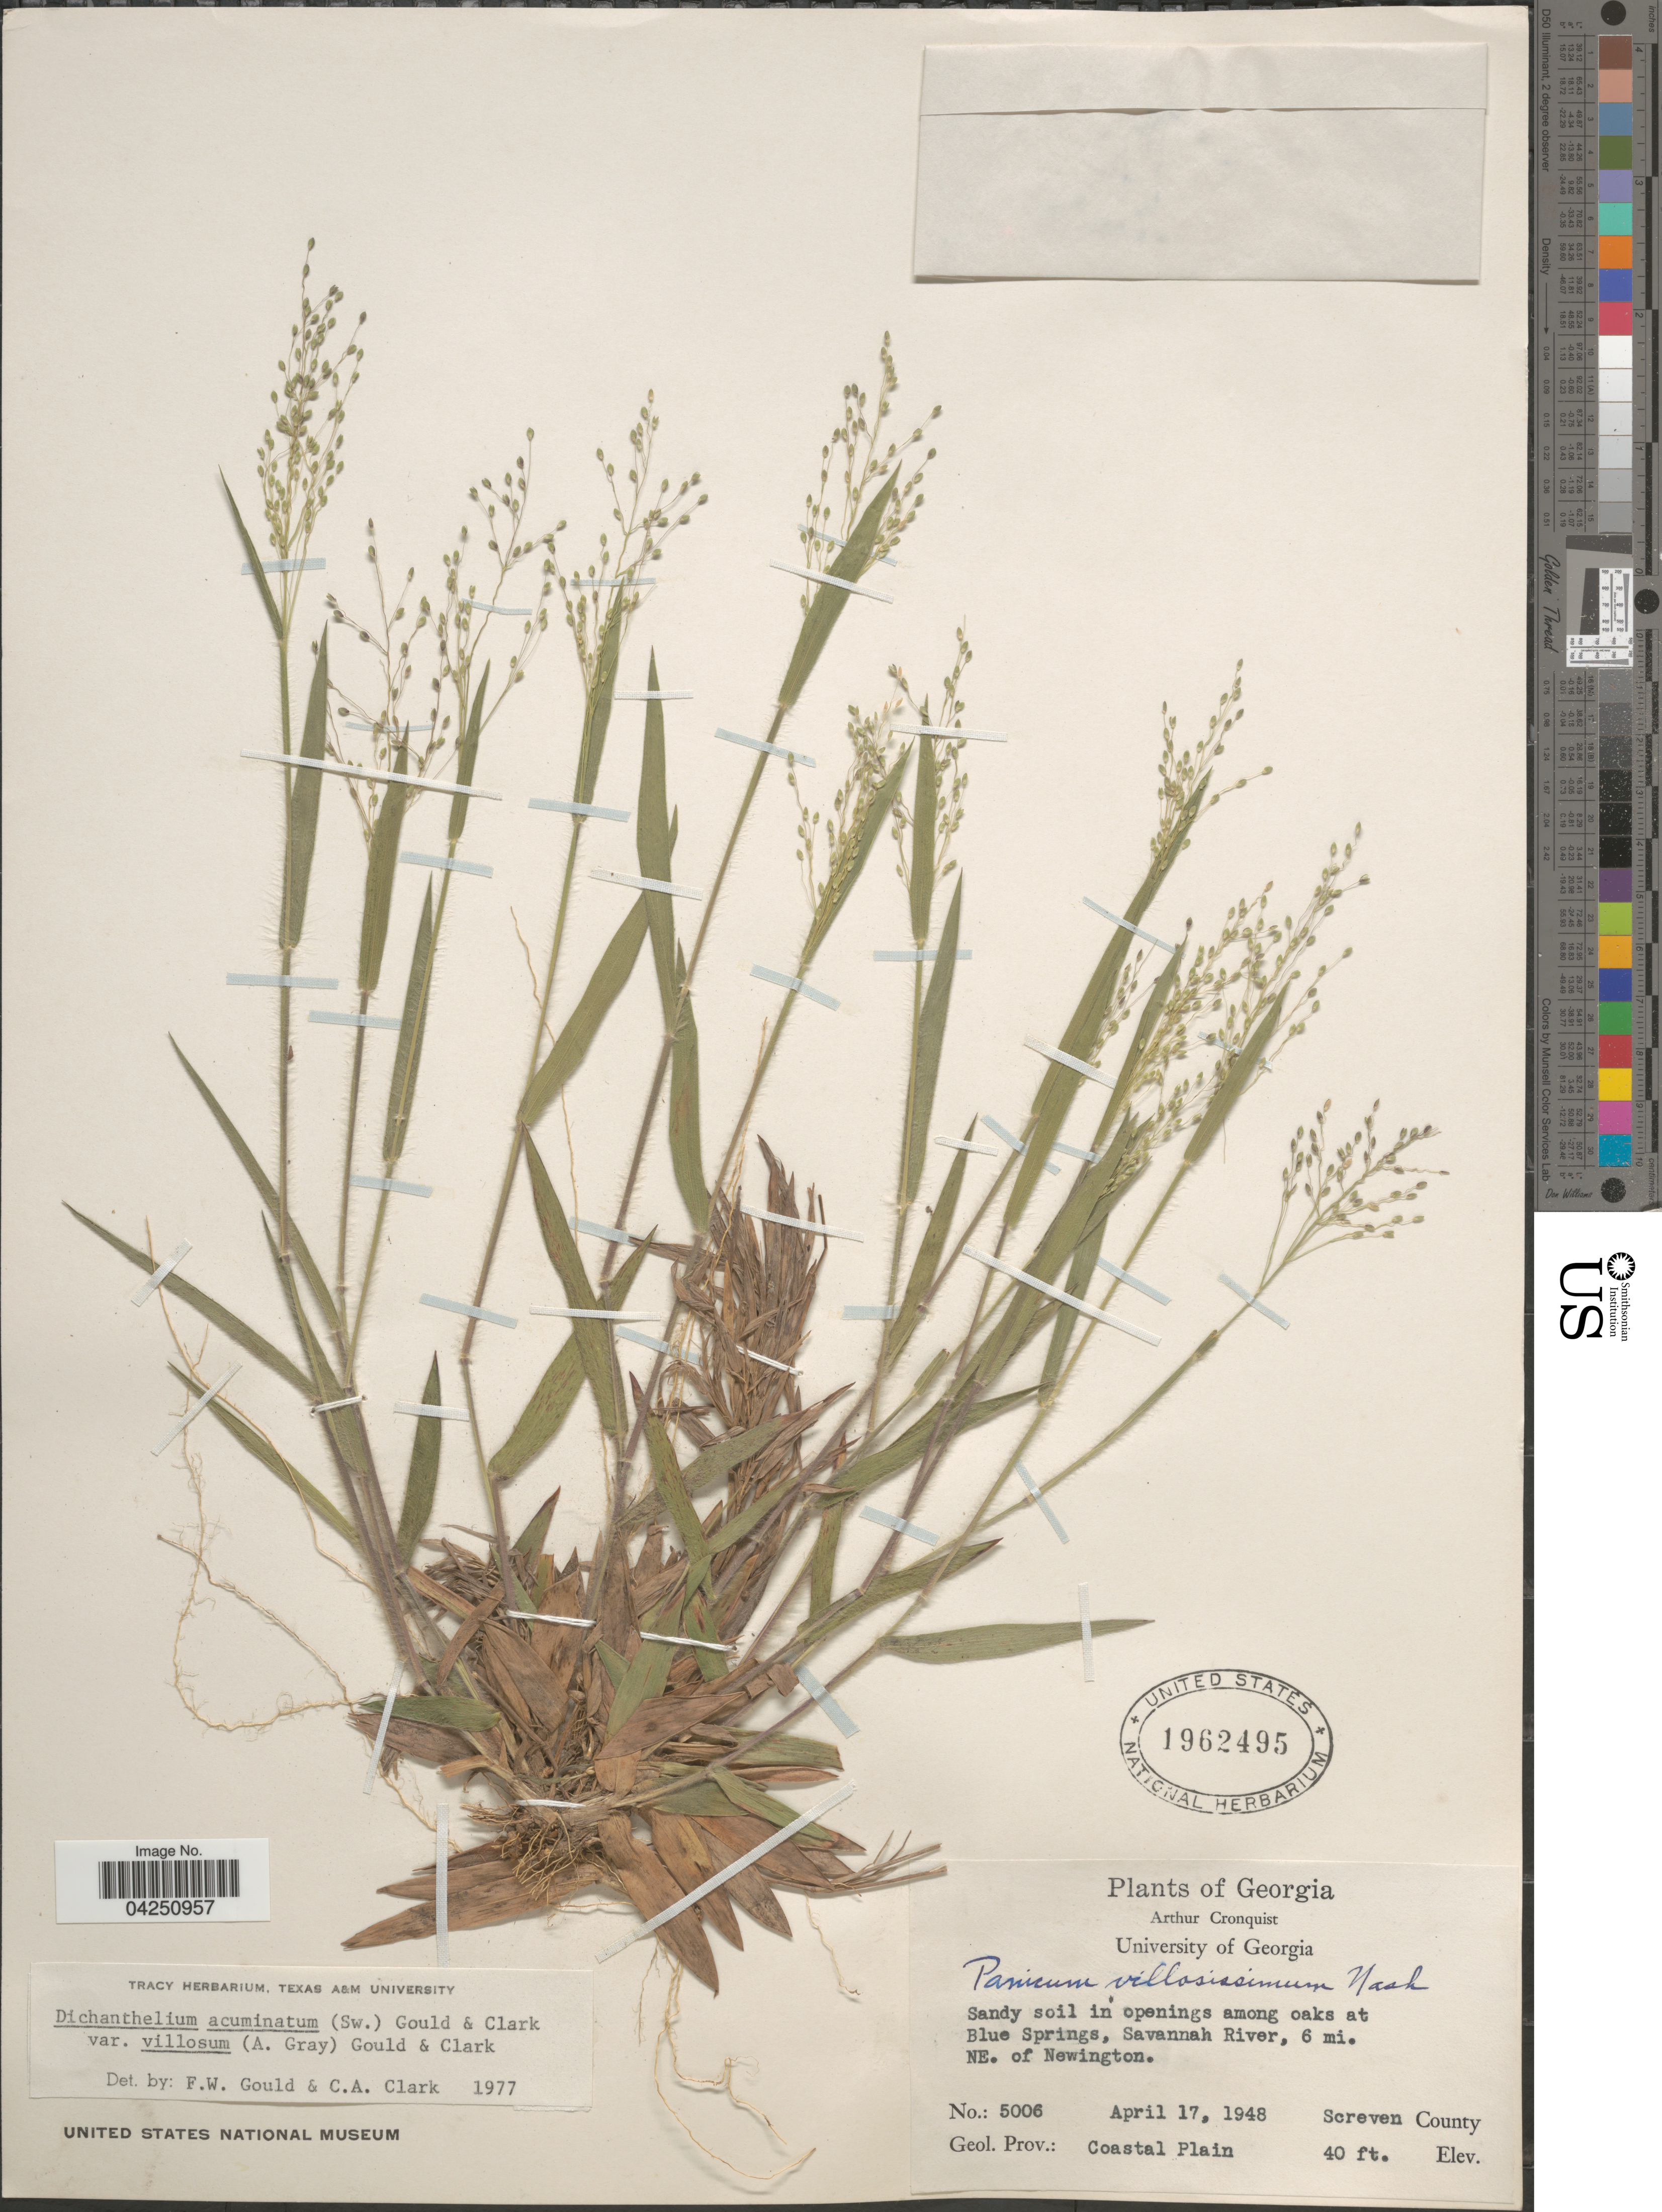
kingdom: Plantae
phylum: Tracheophyta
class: Liliopsida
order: Poales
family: Poaceae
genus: Dichanthelium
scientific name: Dichanthelium acuminatum var. acuminatum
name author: (Sw.) Gould & C.A. Clark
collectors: A. J. Cronquist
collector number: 5006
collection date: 1948-04-17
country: United States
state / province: Georgia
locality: Sandy soil in openings among oaks at Blue Springs, Savannah River, 6 mi. NE. of Newington. Geol. Prov.: Coastal Plain. Screven County.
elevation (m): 12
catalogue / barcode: US 1962495